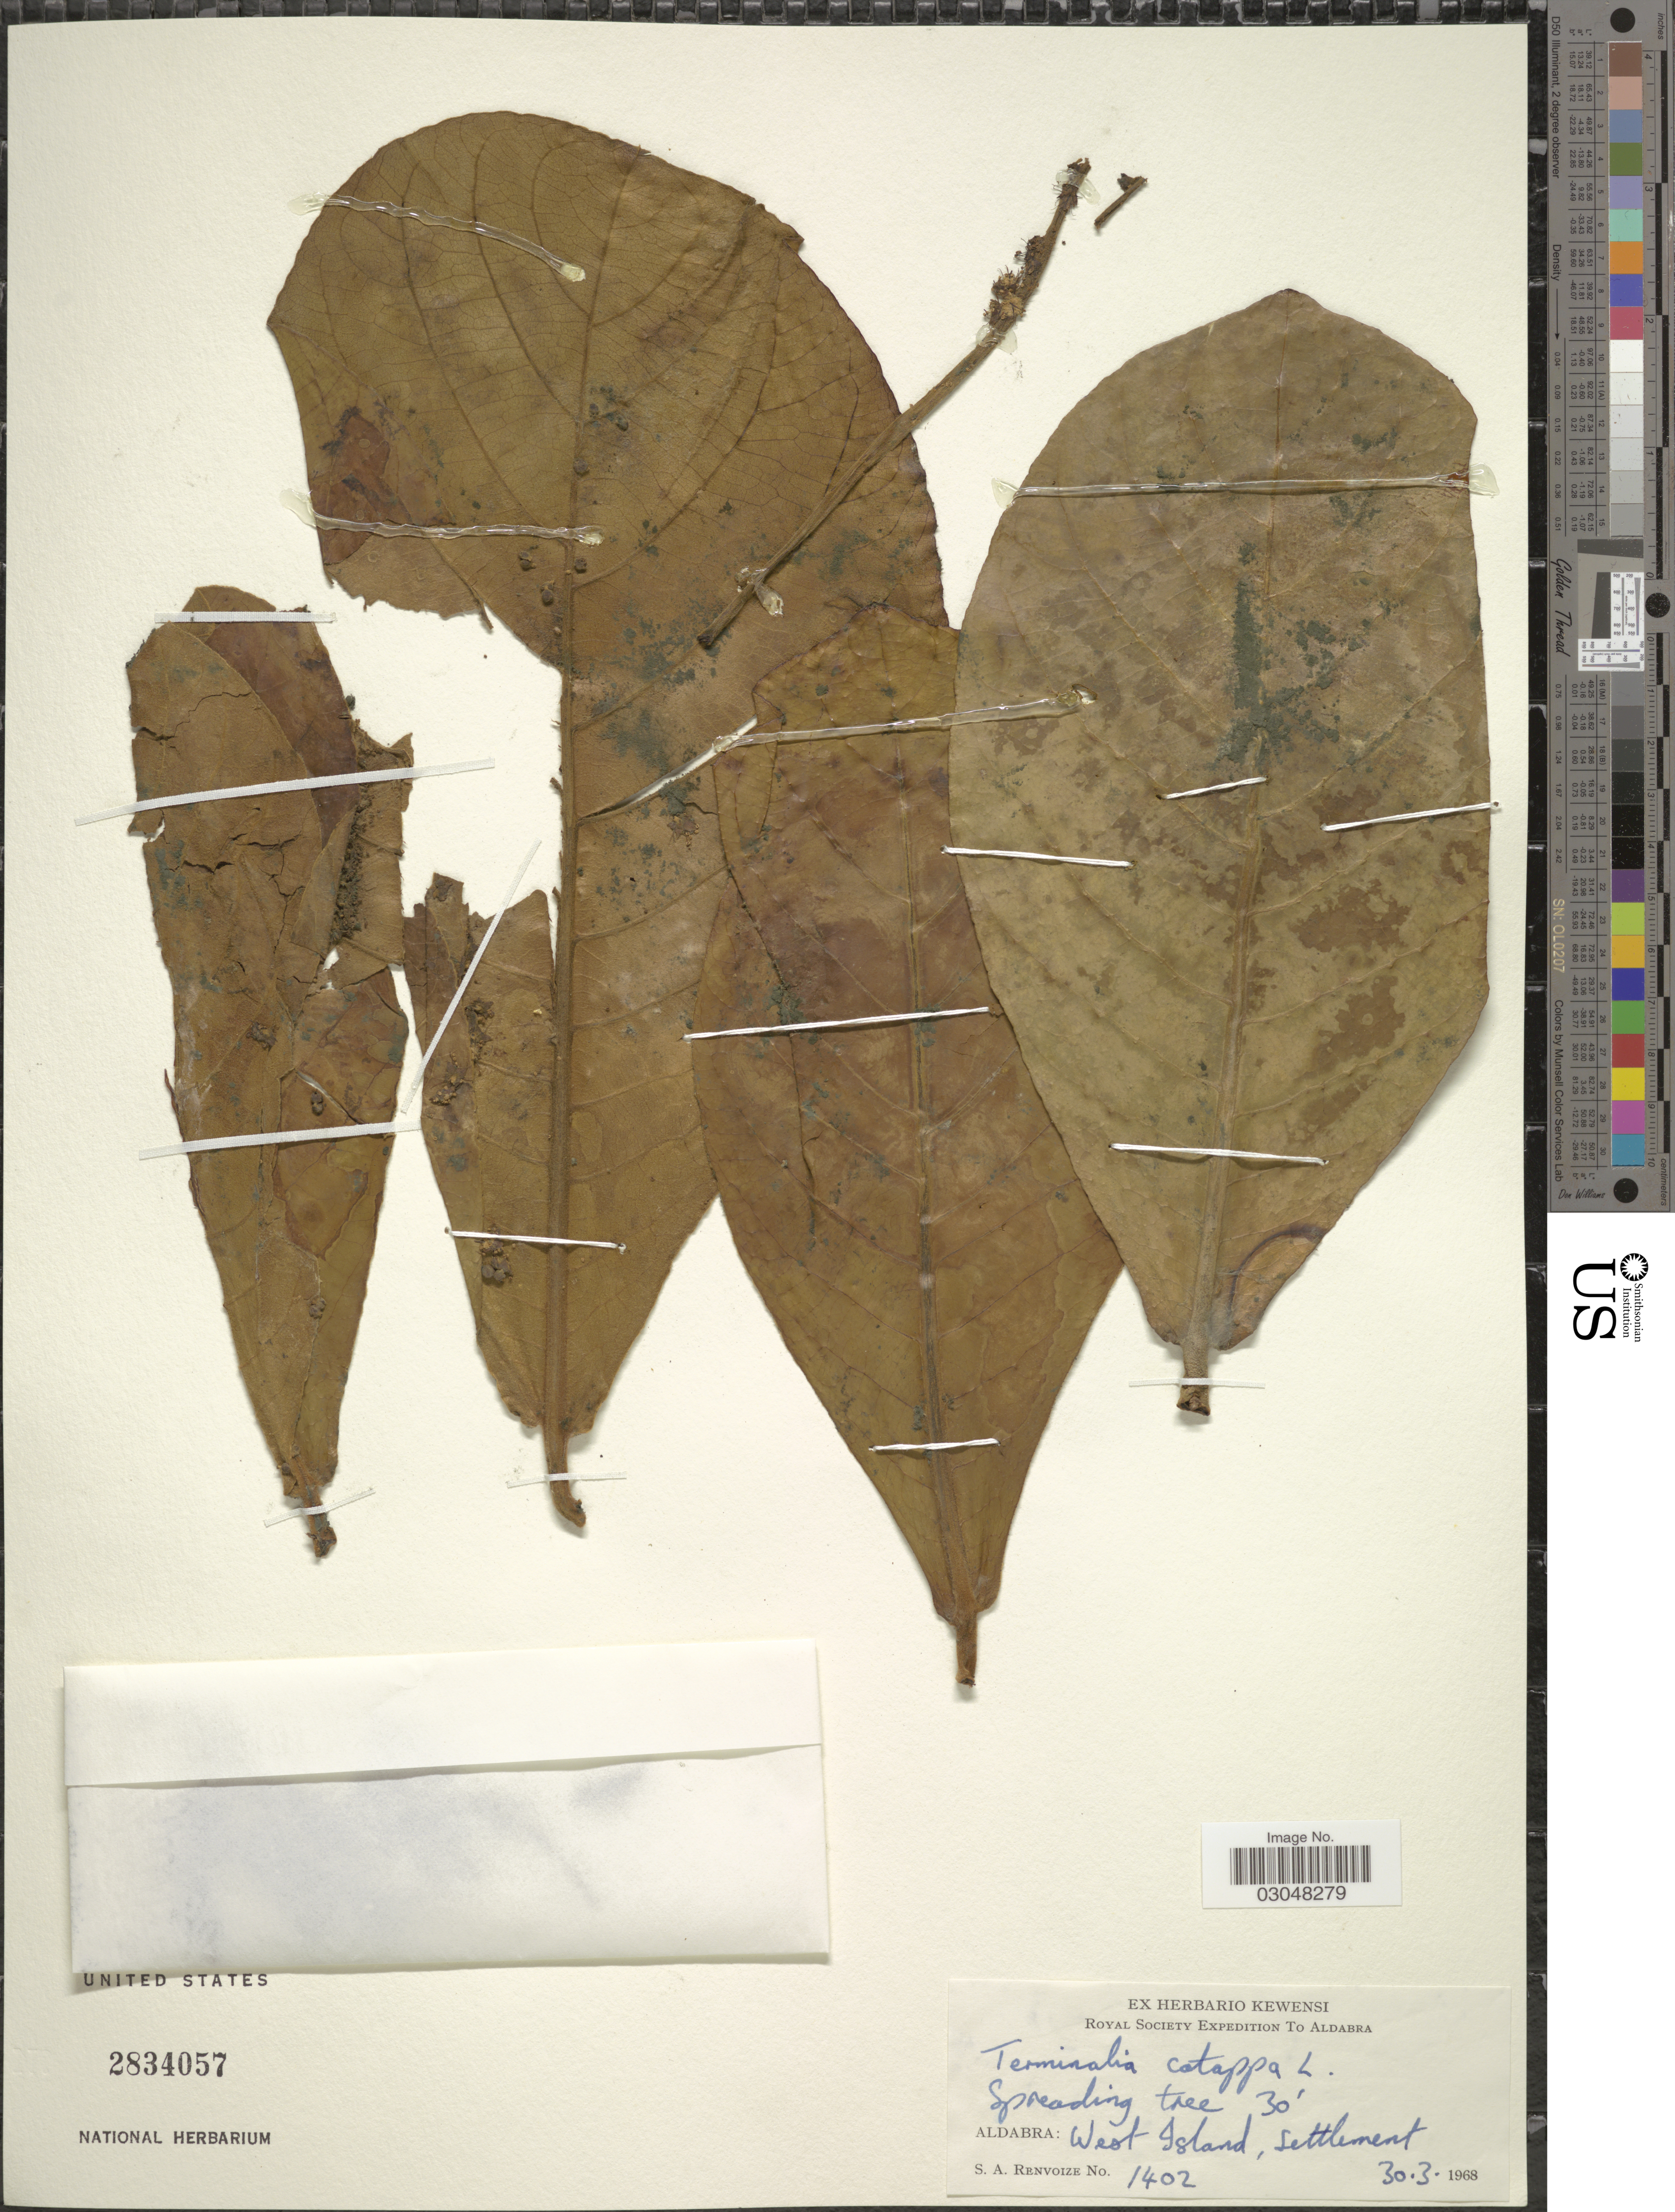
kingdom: Plantae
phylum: Tracheophyta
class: Magnoliopsida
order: Myrtales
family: Combretaceae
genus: Terminalia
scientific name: Terminalia catappa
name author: L.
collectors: S. A. Renvoize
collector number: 1402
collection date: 1968-03-30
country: Seychelles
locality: Aldabra: West Island, Settlement.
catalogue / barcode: US 2834057